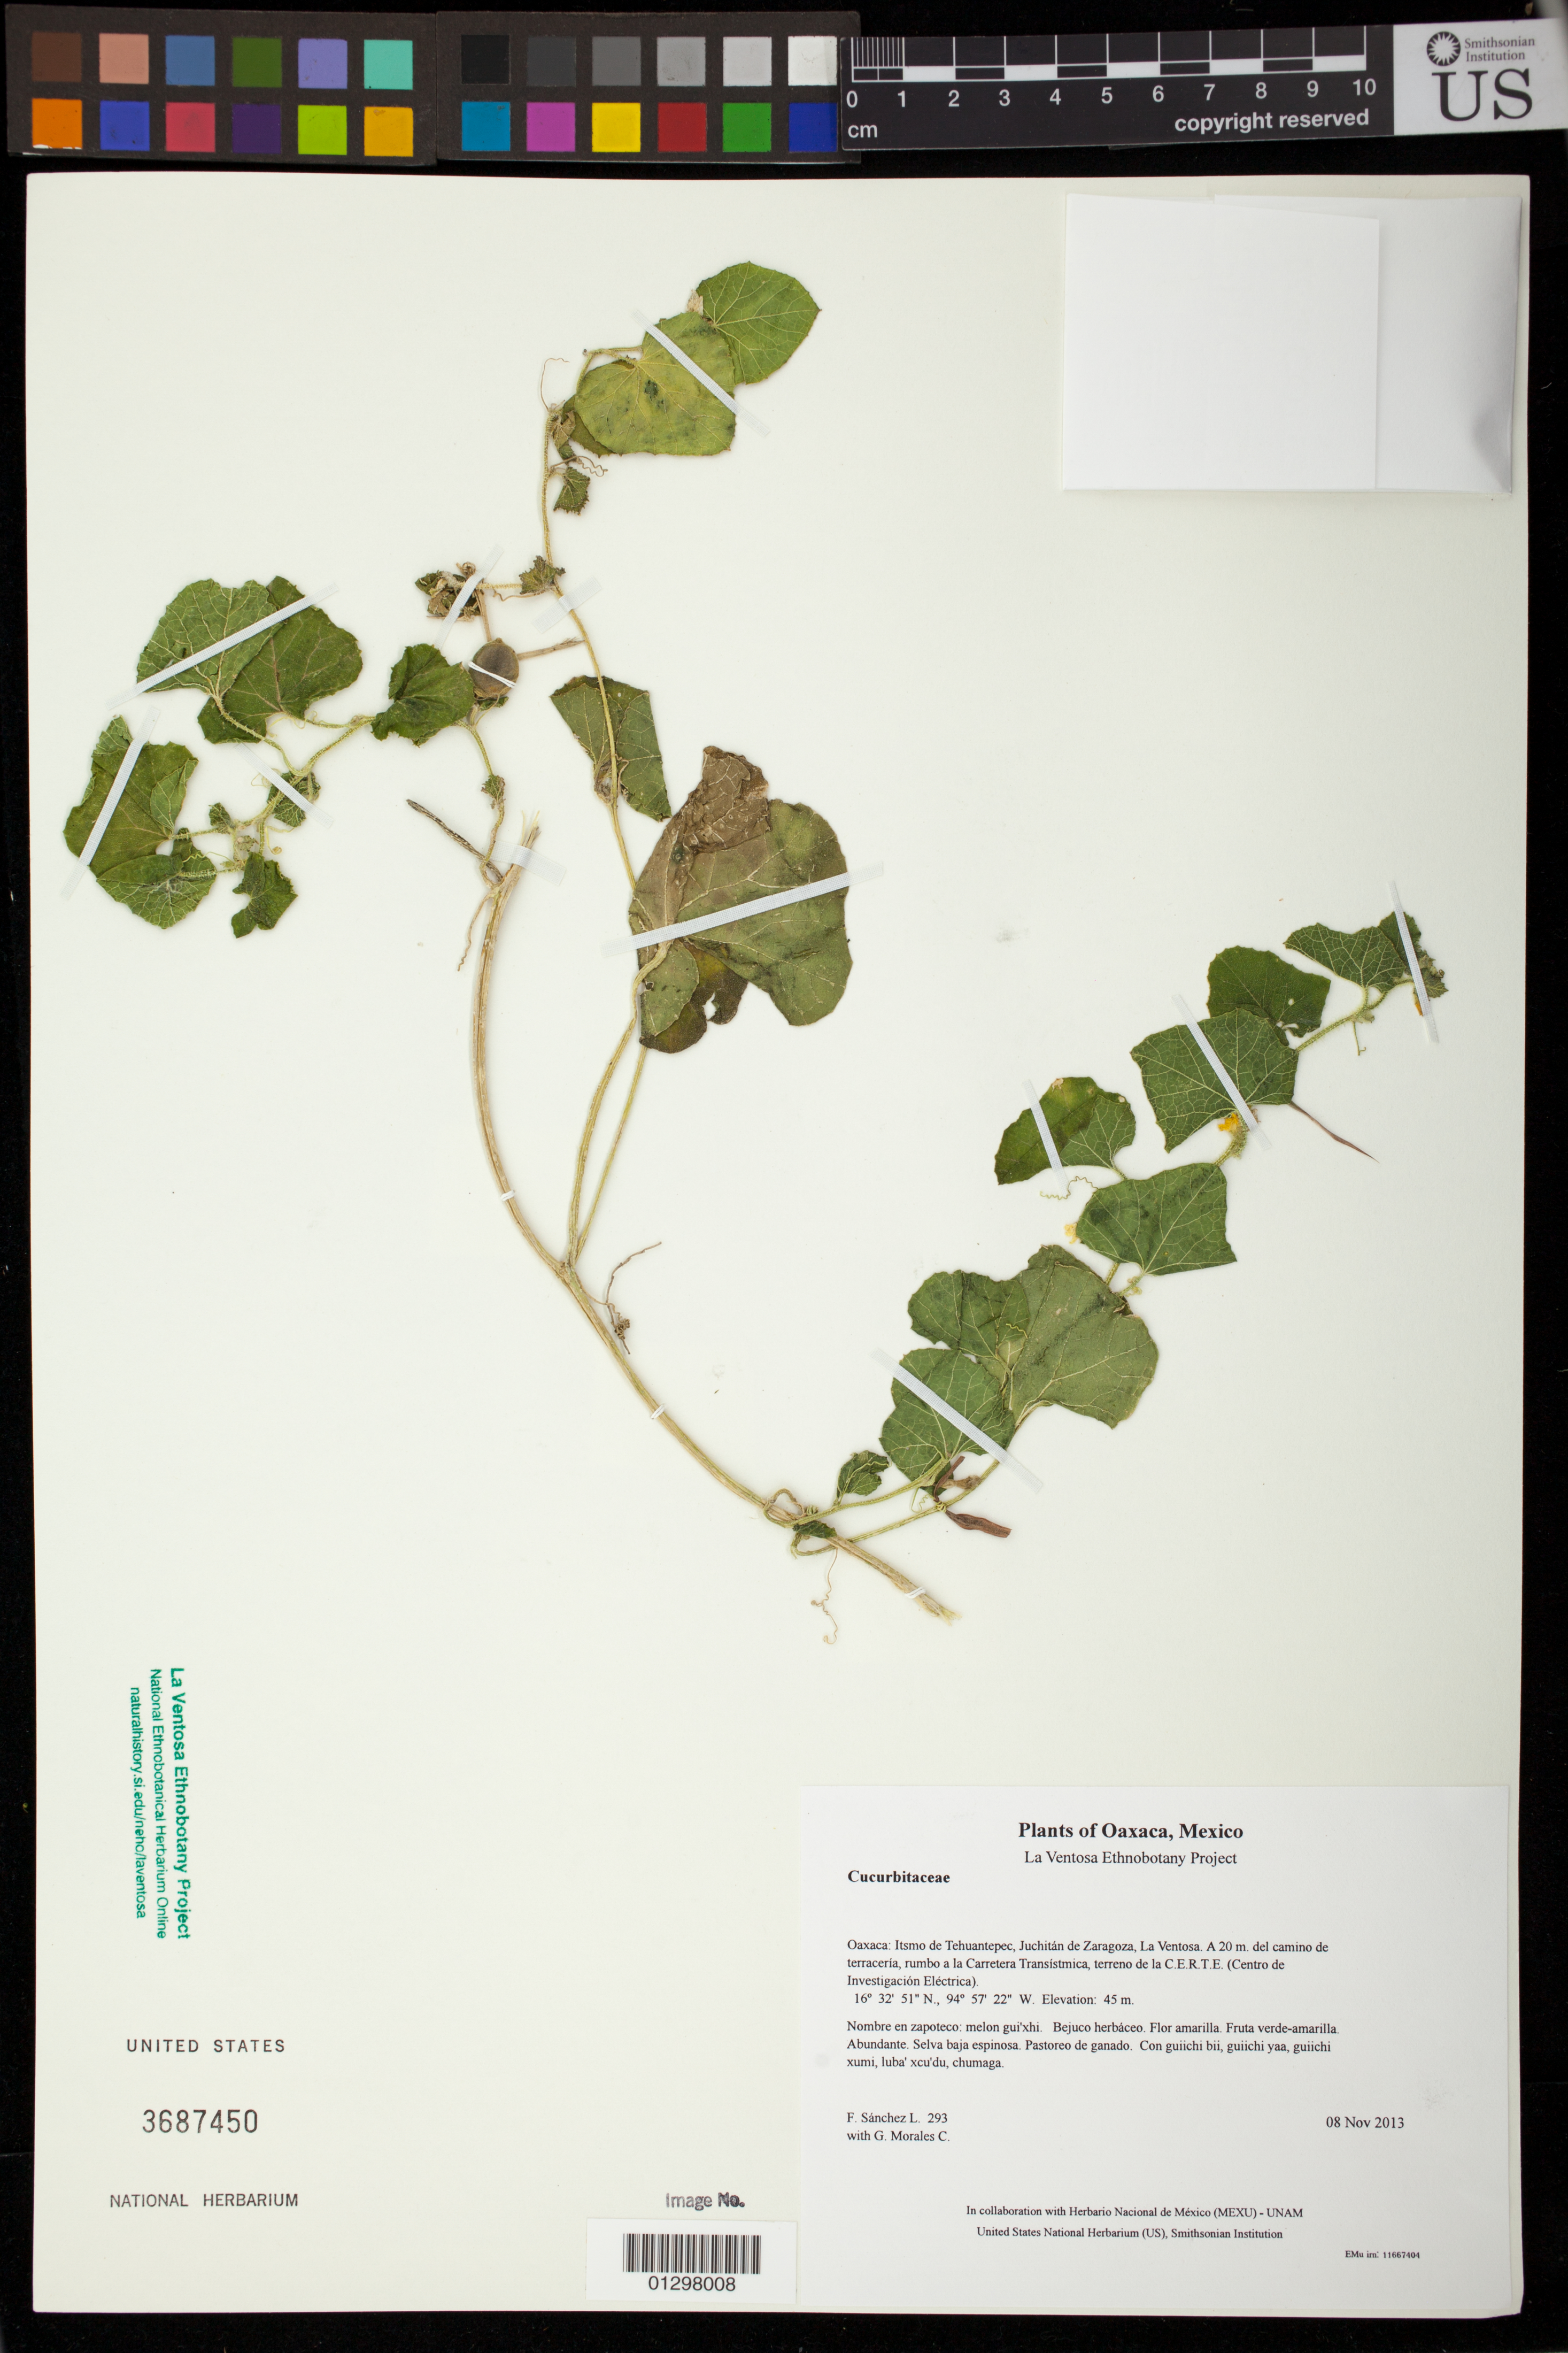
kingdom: Plantae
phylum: Tracheophyta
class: Magnoliopsida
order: Cucurbitales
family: Cucurbitaceae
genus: Cucumis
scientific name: Cucumis melo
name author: L.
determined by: Velasco G., Kenia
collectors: F. Sánchez L. & G. Morales C.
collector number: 293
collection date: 2013-11-08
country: Mexico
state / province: Oaxaca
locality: Itsmo de Tehuantepec, Juchitán de Zaragoza, La Ventosa. A 20 m. del camino de terracería, rumbo a la Carretera Transístmica, terreno de la C.E.R.T.E. (Centro de Investigación Eléctrica)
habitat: Selva baja espinosa. Pastoreo de ganado.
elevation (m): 45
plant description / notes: MEXU, SERO, US; Luba'. Guie' naguchi. Cuaananaxhi naga'-naguchi. Stale.; melon de monte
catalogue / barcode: US 3687450